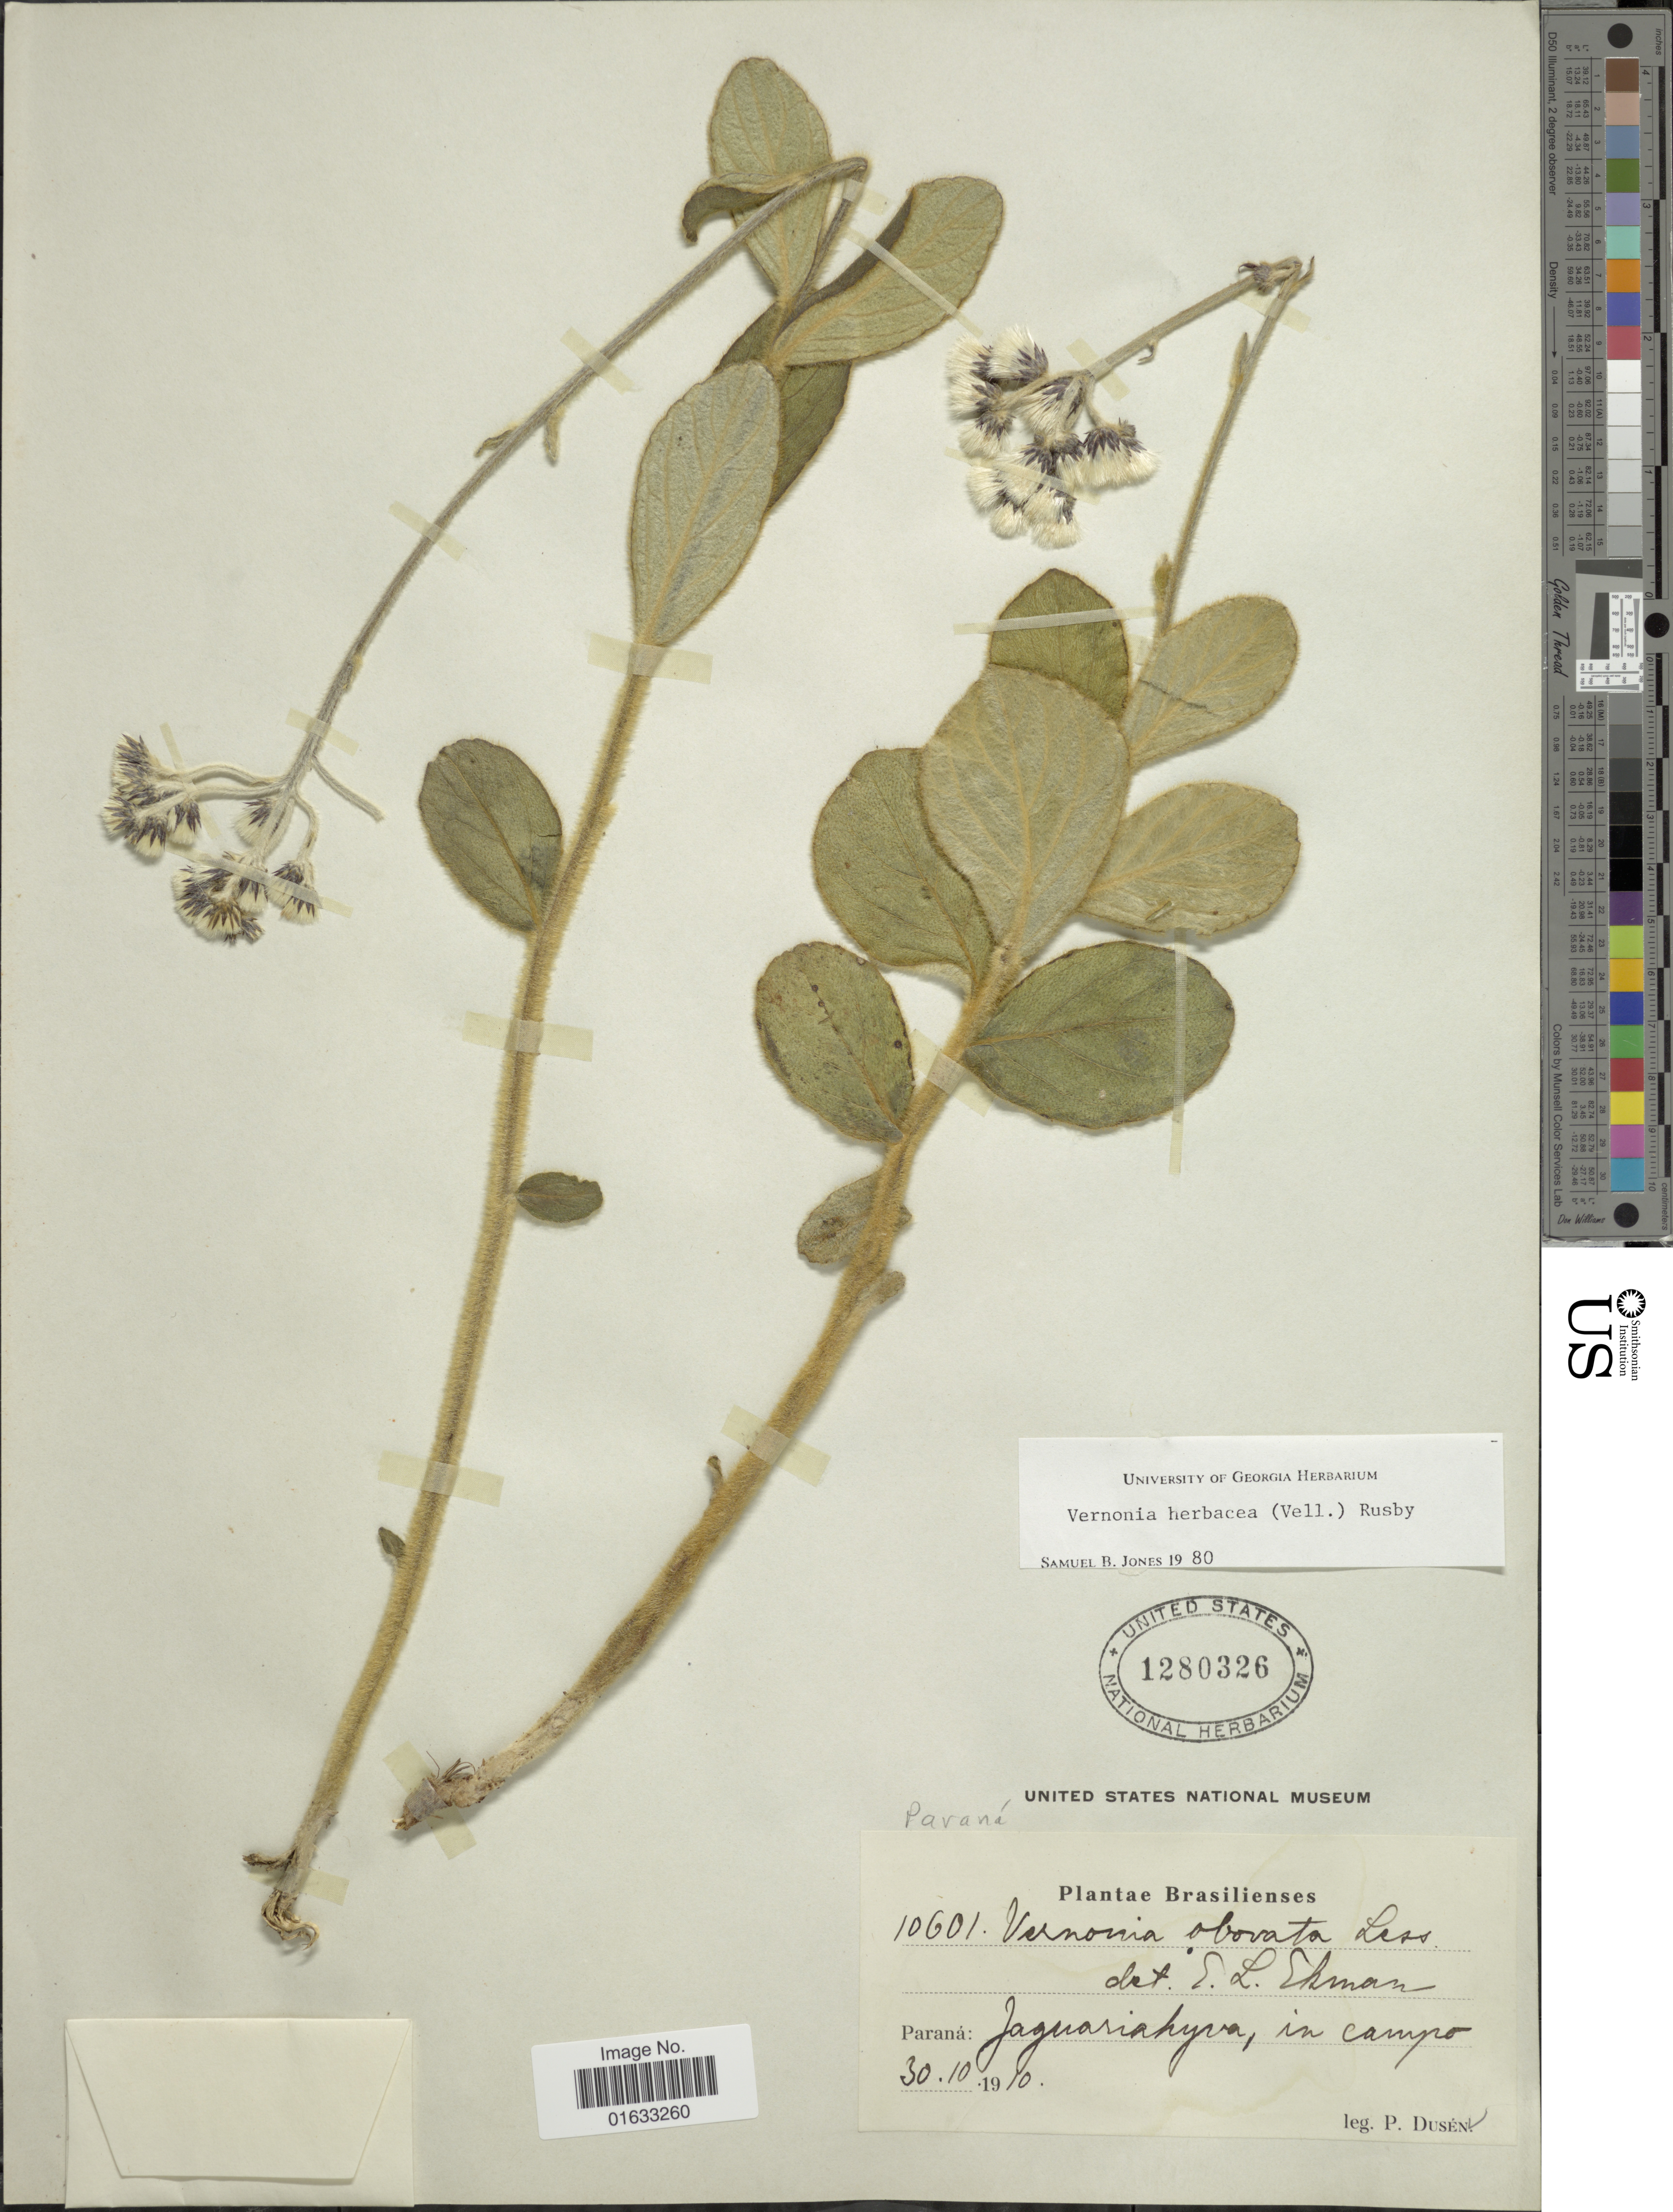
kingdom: Plantae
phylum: Tracheophyta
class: Magnoliopsida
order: Asterales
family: Asteraceae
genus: Chrysolaena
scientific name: Chrysolaena herbacea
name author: (Vell.) H. Rob.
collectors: P. Acevedo-Rodr., D. A. Bell, K. Rankin & S.F. Smith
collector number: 9159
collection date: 1997-01-27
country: Peru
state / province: Cusco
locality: Peru, Dept. Cuzco, Prov. Cuzco, Dist. Camisea, Campamento Armihuari, Camimisea Production Unit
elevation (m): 469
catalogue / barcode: US 3356105